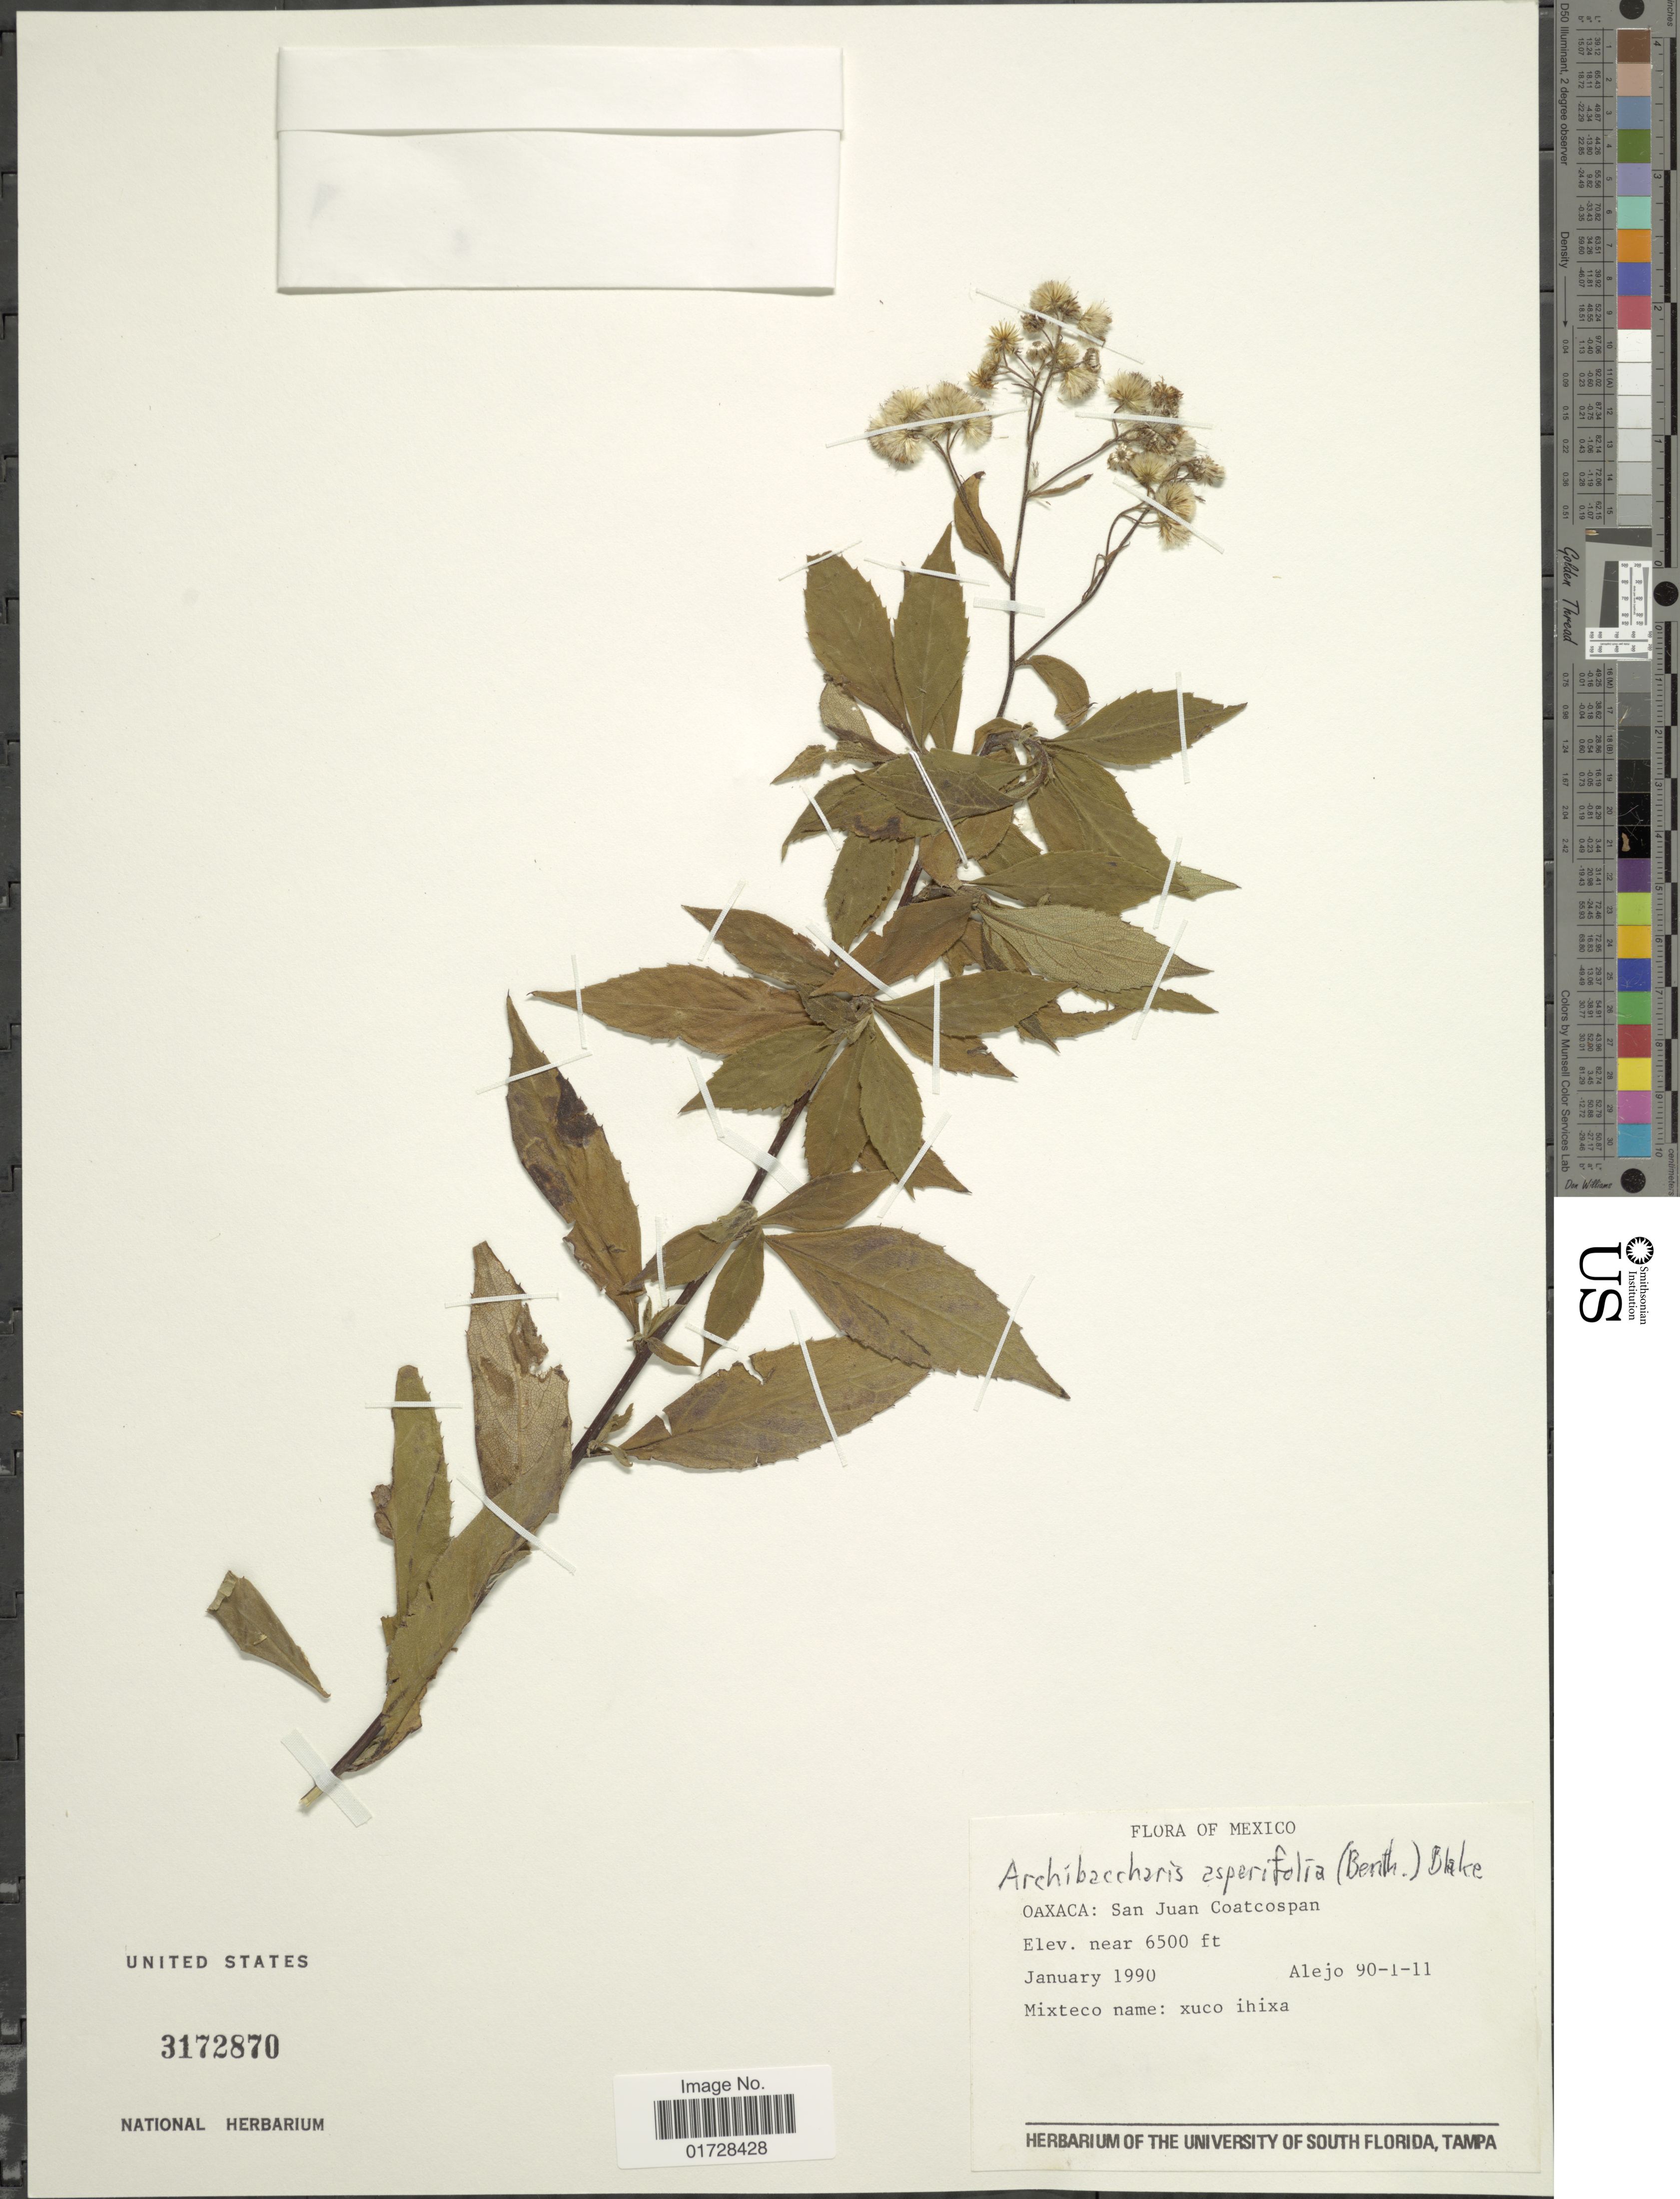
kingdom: Plantae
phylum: Tracheophyta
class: Magnoliopsida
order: Asterales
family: Asteraceae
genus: Archibaccharis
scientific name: Archibaccharis asperifolia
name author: (Benth.) S.F. Blake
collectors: Alejo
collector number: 90-1-11?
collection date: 1990-01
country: Mexico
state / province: Oaxaca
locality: San Juan Coatcospan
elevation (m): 1981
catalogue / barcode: US 3172870